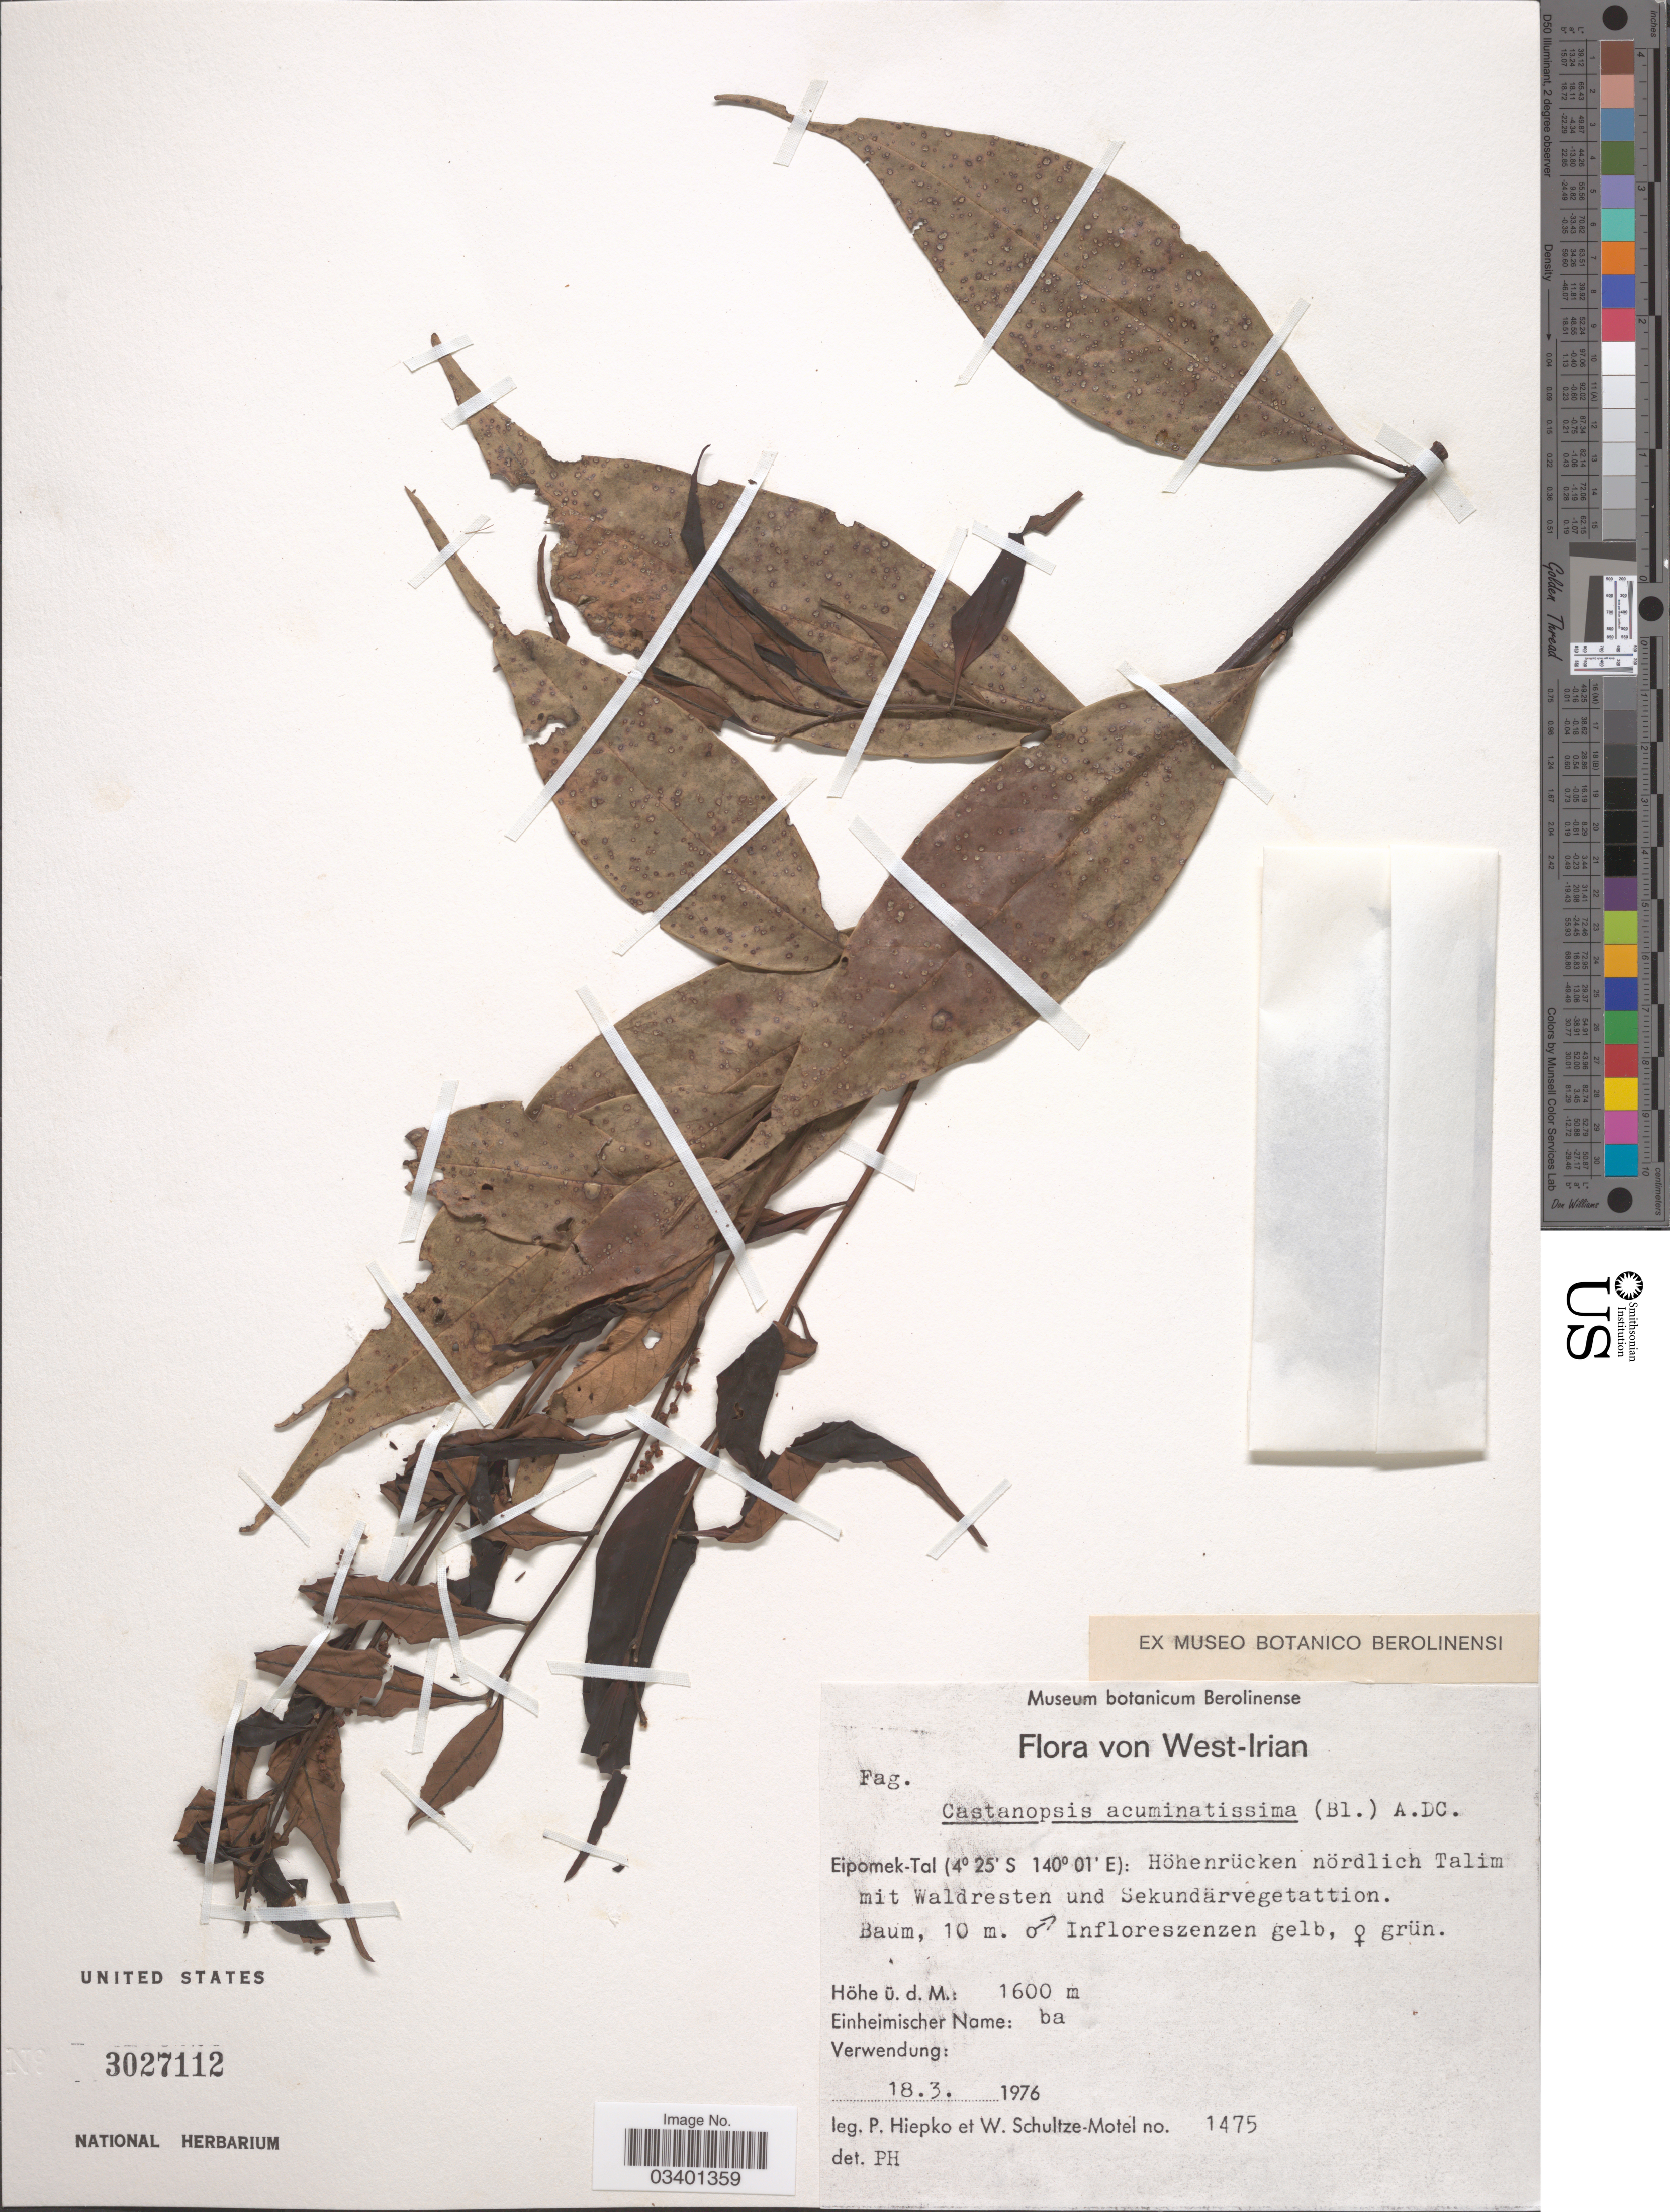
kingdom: Plantae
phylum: Tracheophyta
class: Magnoliopsida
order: Fagales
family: Fagaceae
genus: Castanopsis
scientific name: Castanopsis acuminatissima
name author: (Blume) A. DC.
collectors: P. H. Hiepko & W. Schultze-Motel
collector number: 1475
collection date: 1976-03-18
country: Indonesia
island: New Guinea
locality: West-Irian. Eipomek-Tal: Höhenrücken nördlich Talim mit Waldresten und Sekundärvegetattion.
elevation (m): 1600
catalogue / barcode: US 3027112